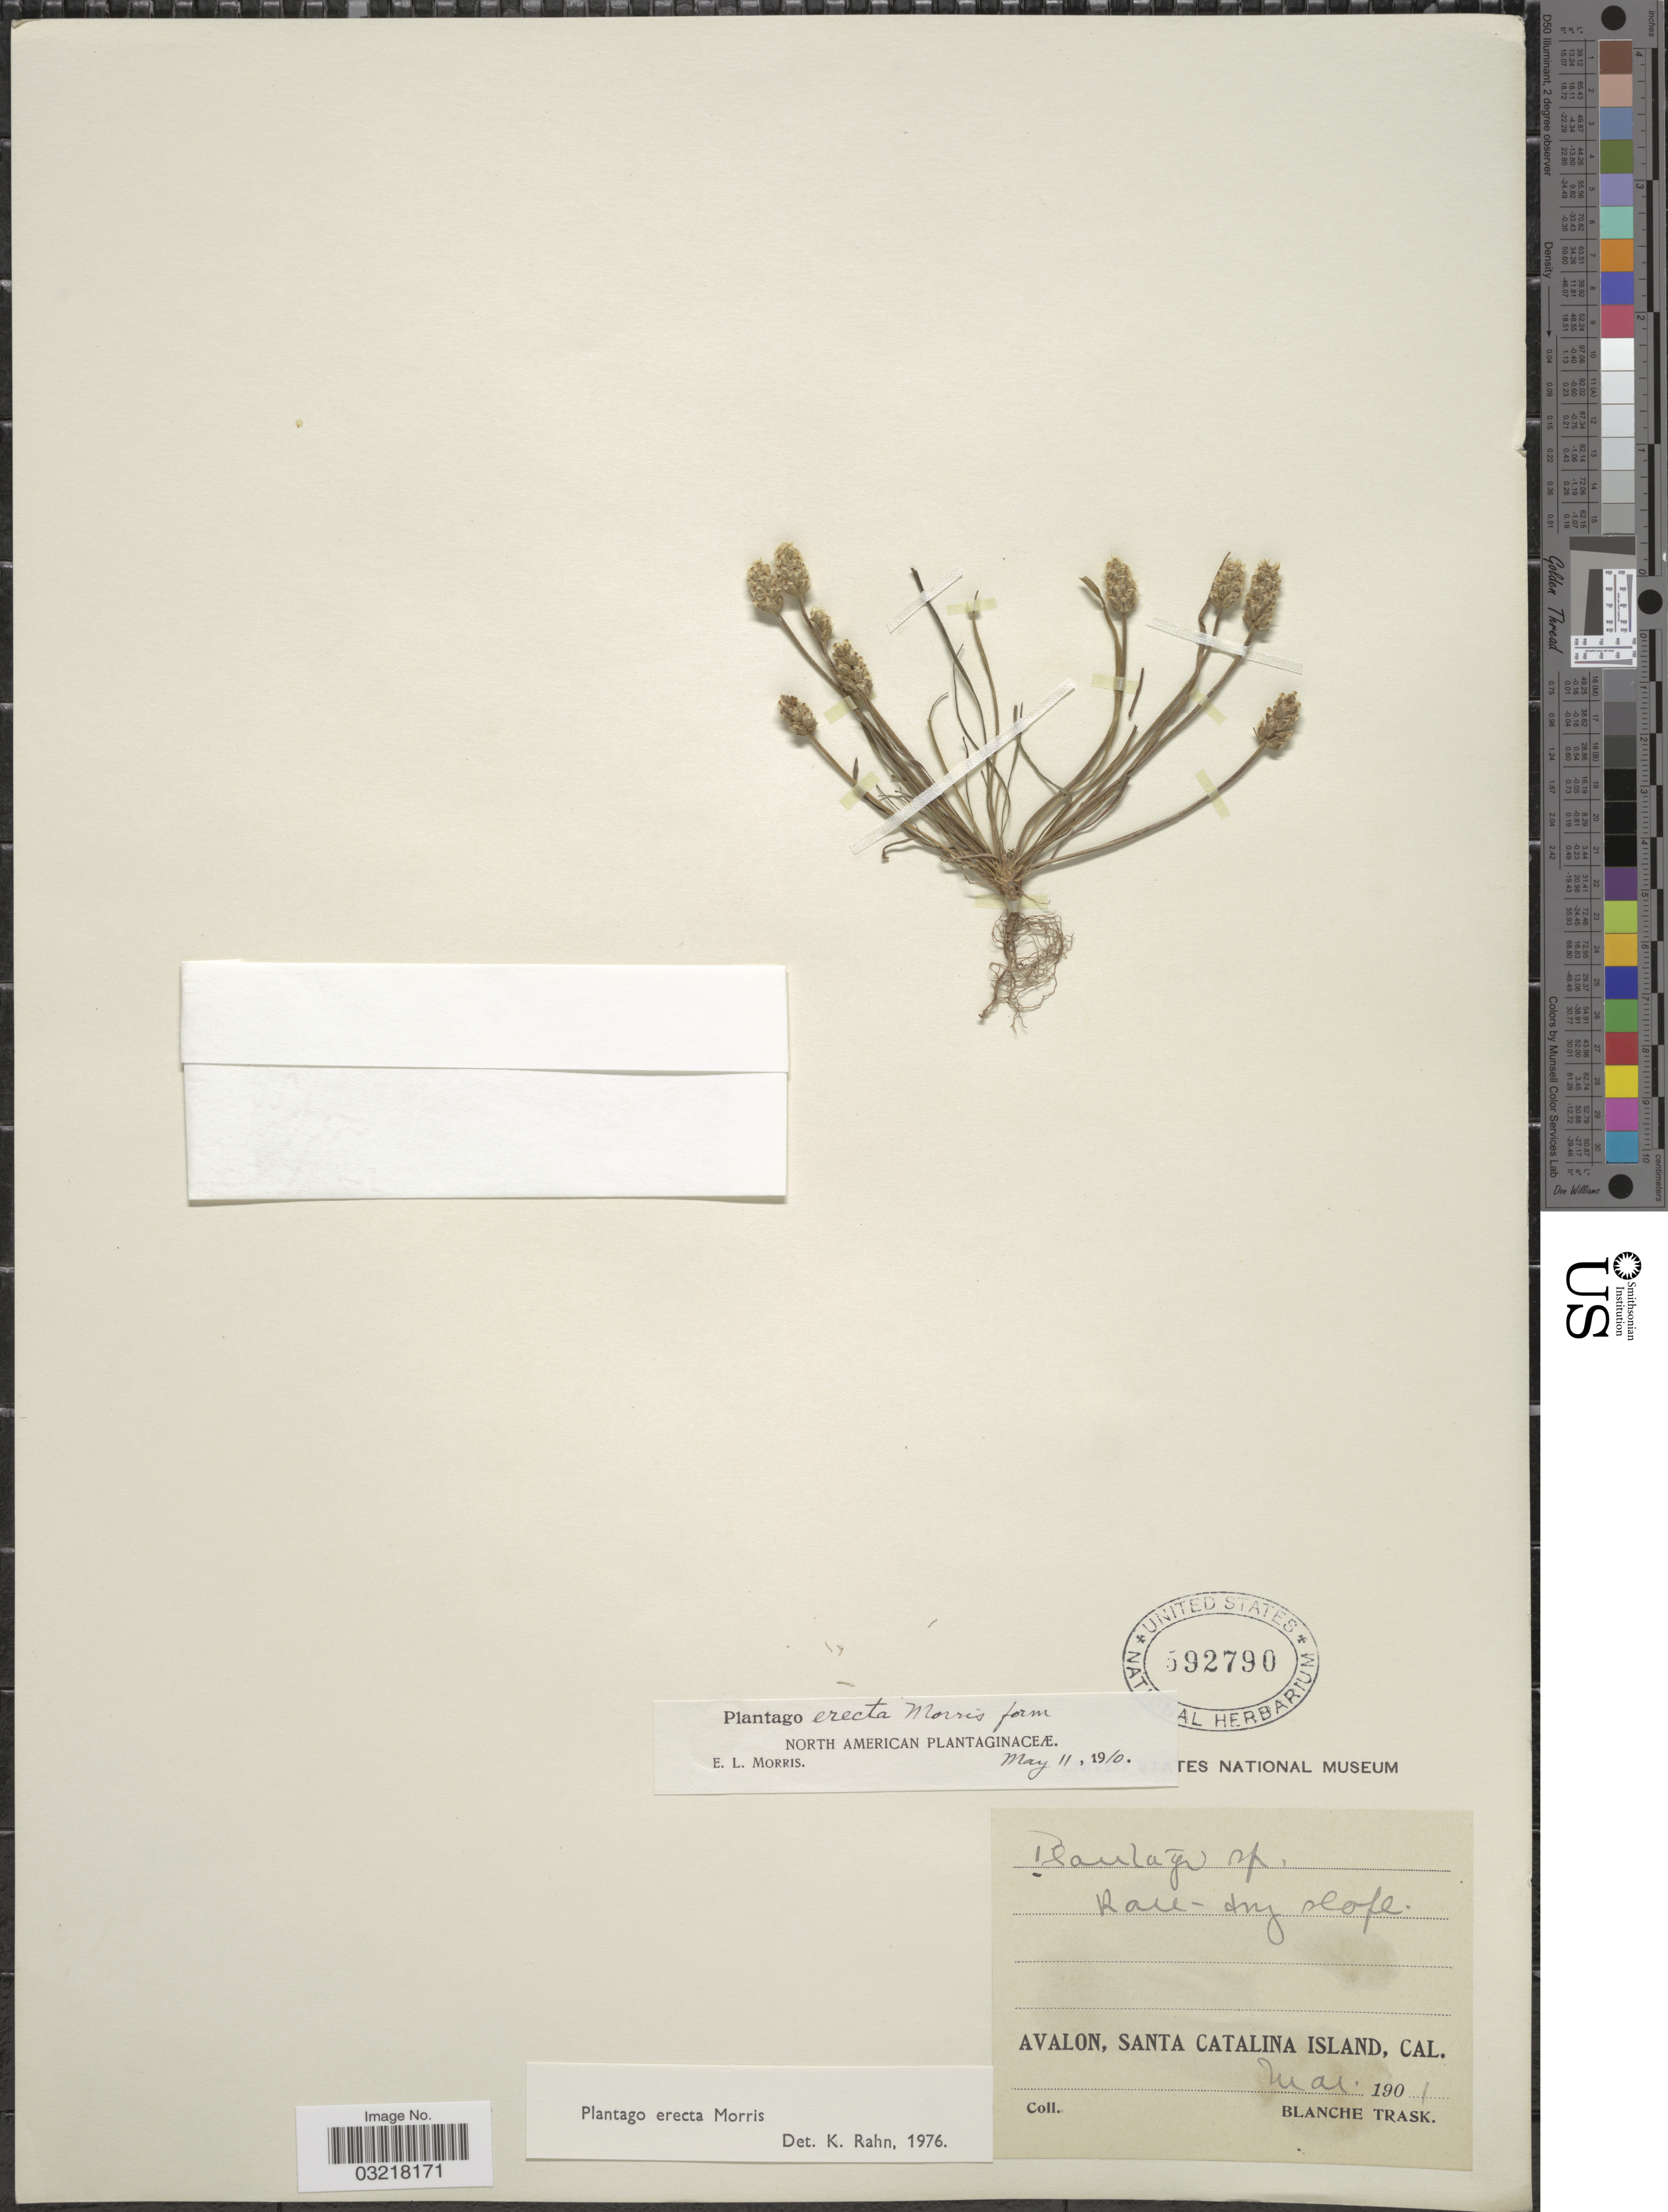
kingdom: Plantae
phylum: Tracheophyta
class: Magnoliopsida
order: Lamiales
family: Plantaginaceae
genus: Plantago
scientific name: Plantago erecta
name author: Morris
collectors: B. Trask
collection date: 1901-05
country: United States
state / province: California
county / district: Los Angeles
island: Santa Catalina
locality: Avalon, Santa Catalina Island.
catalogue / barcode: US 592790